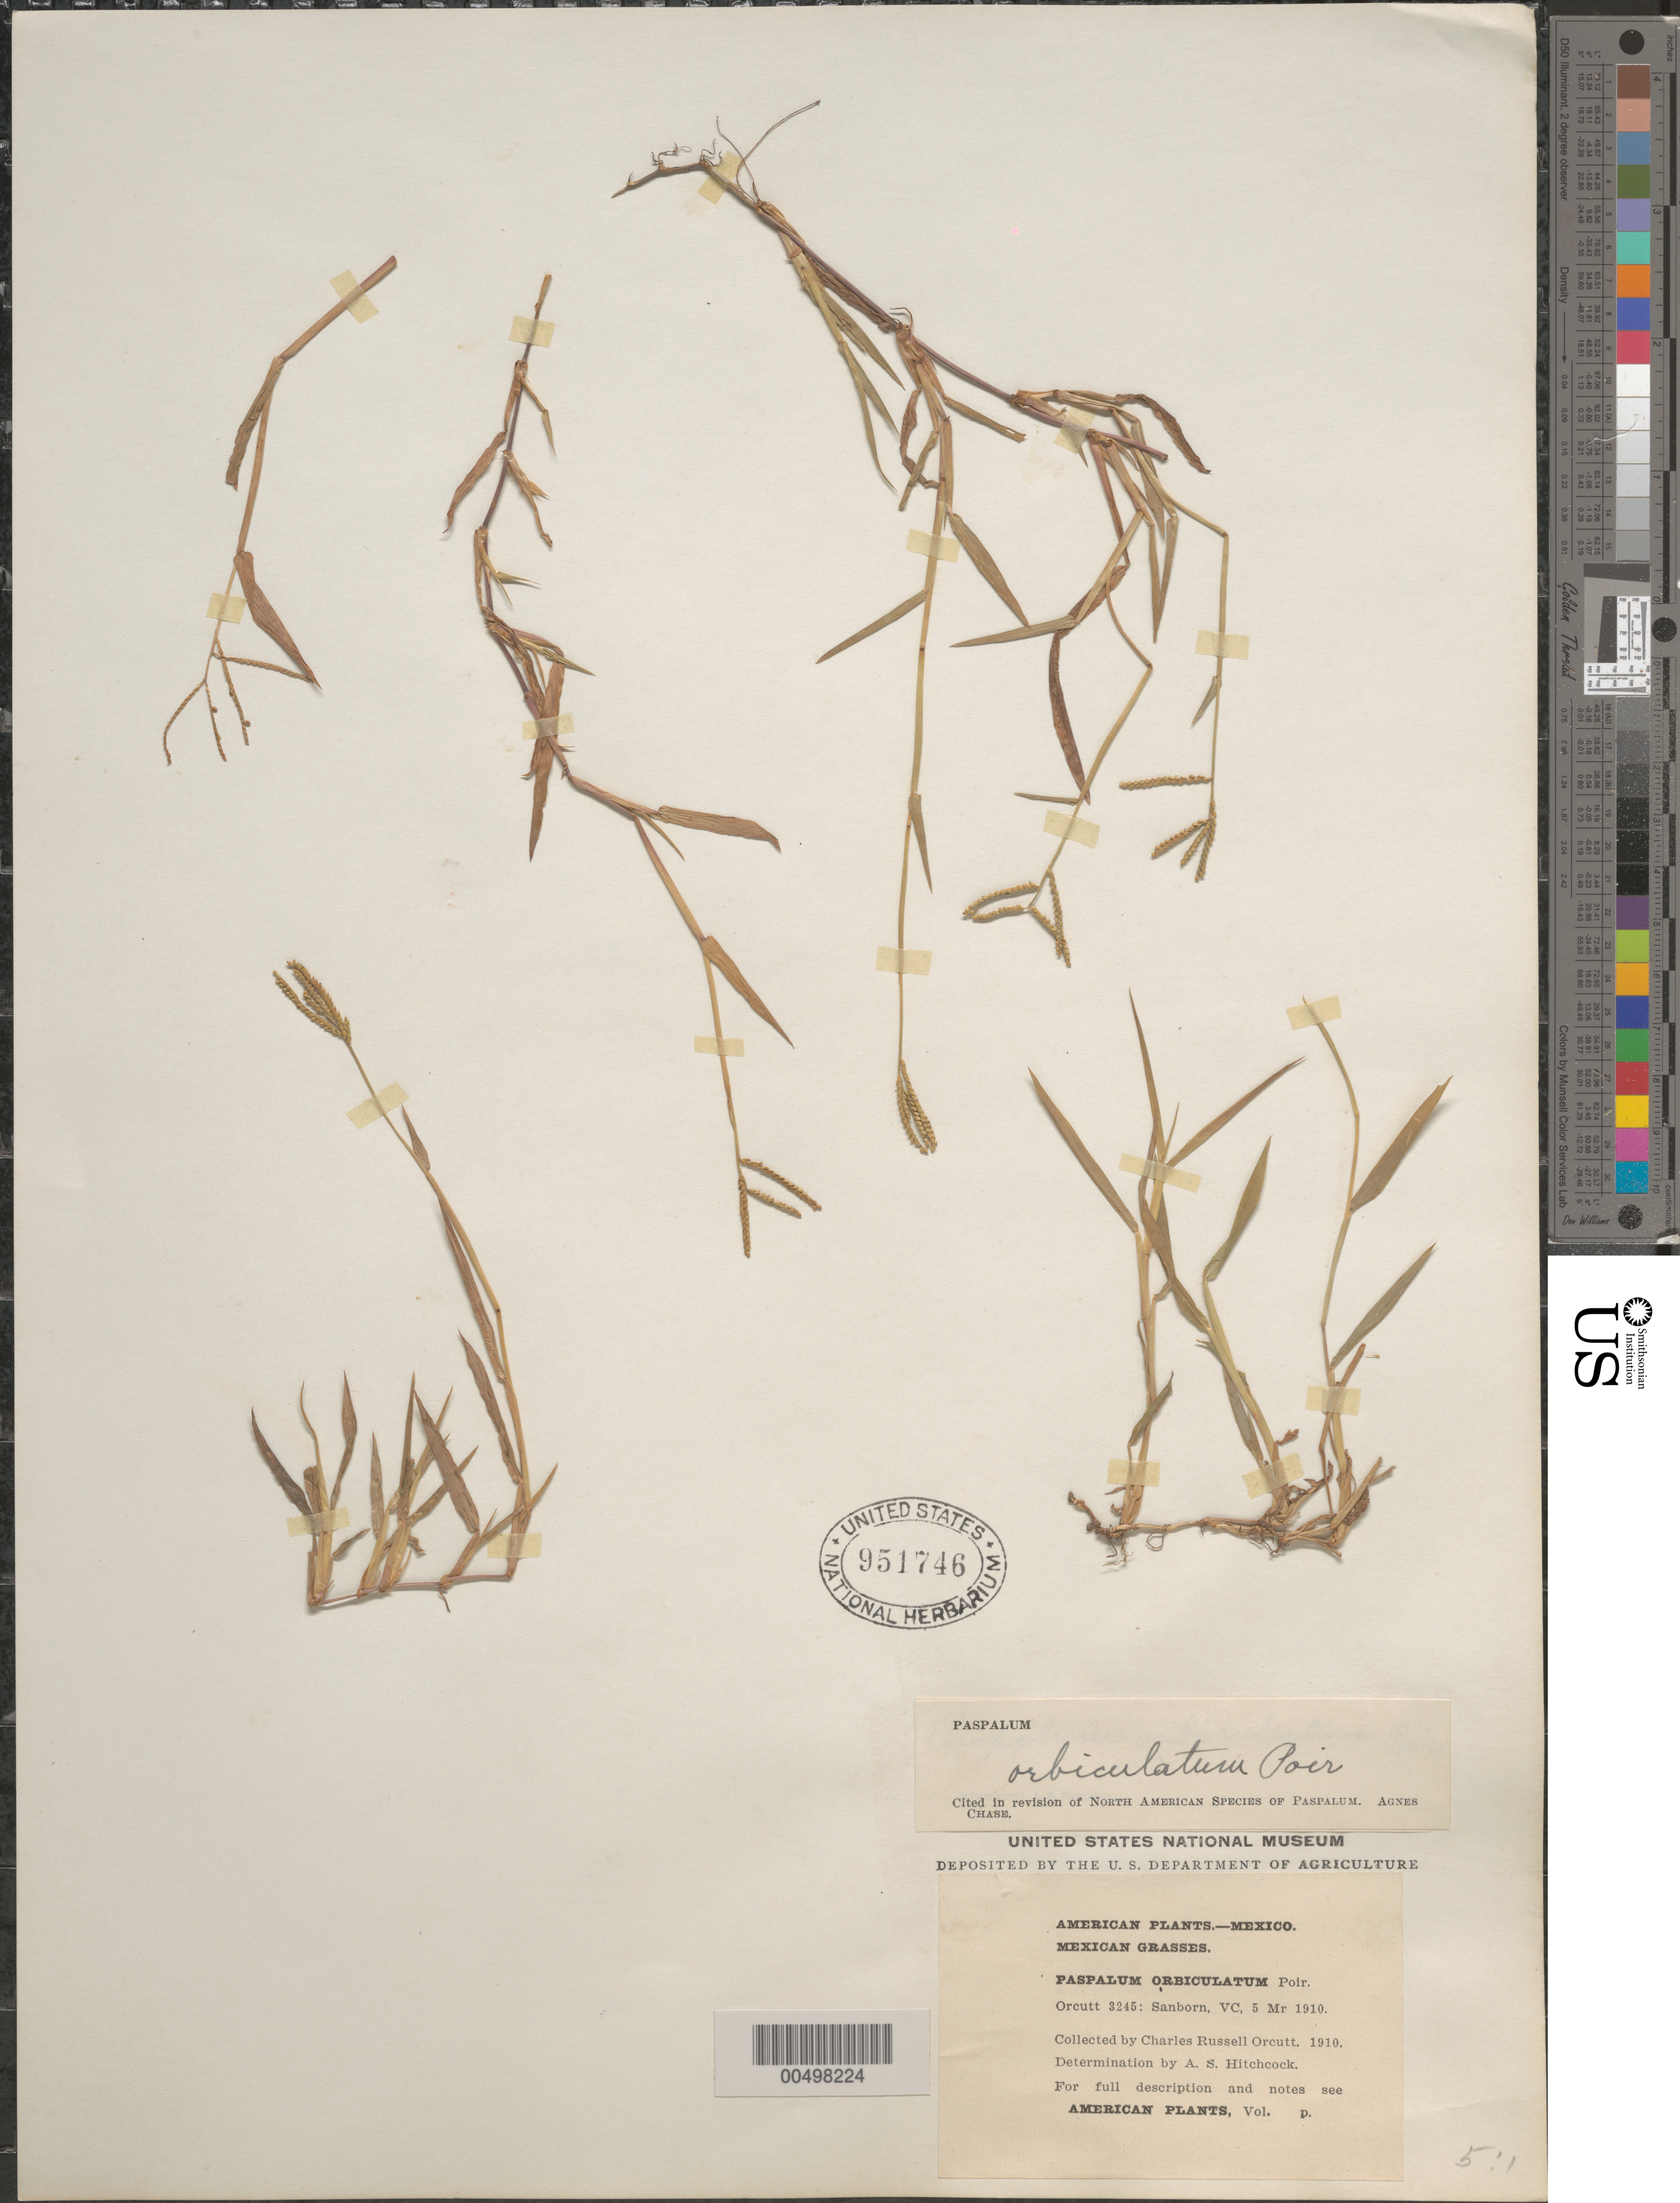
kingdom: Plantae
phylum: Tracheophyta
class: Liliopsida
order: Poales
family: Poaceae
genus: Paspalum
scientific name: Paspalum orbiculatum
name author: Poir. in Lam.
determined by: Chase, [M.] Agnes, (US)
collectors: C. R. Orcutt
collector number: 3245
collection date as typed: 5 Mar 1910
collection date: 1910-03-05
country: Mexico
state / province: Veracruz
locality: Sanborn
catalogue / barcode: US 951746